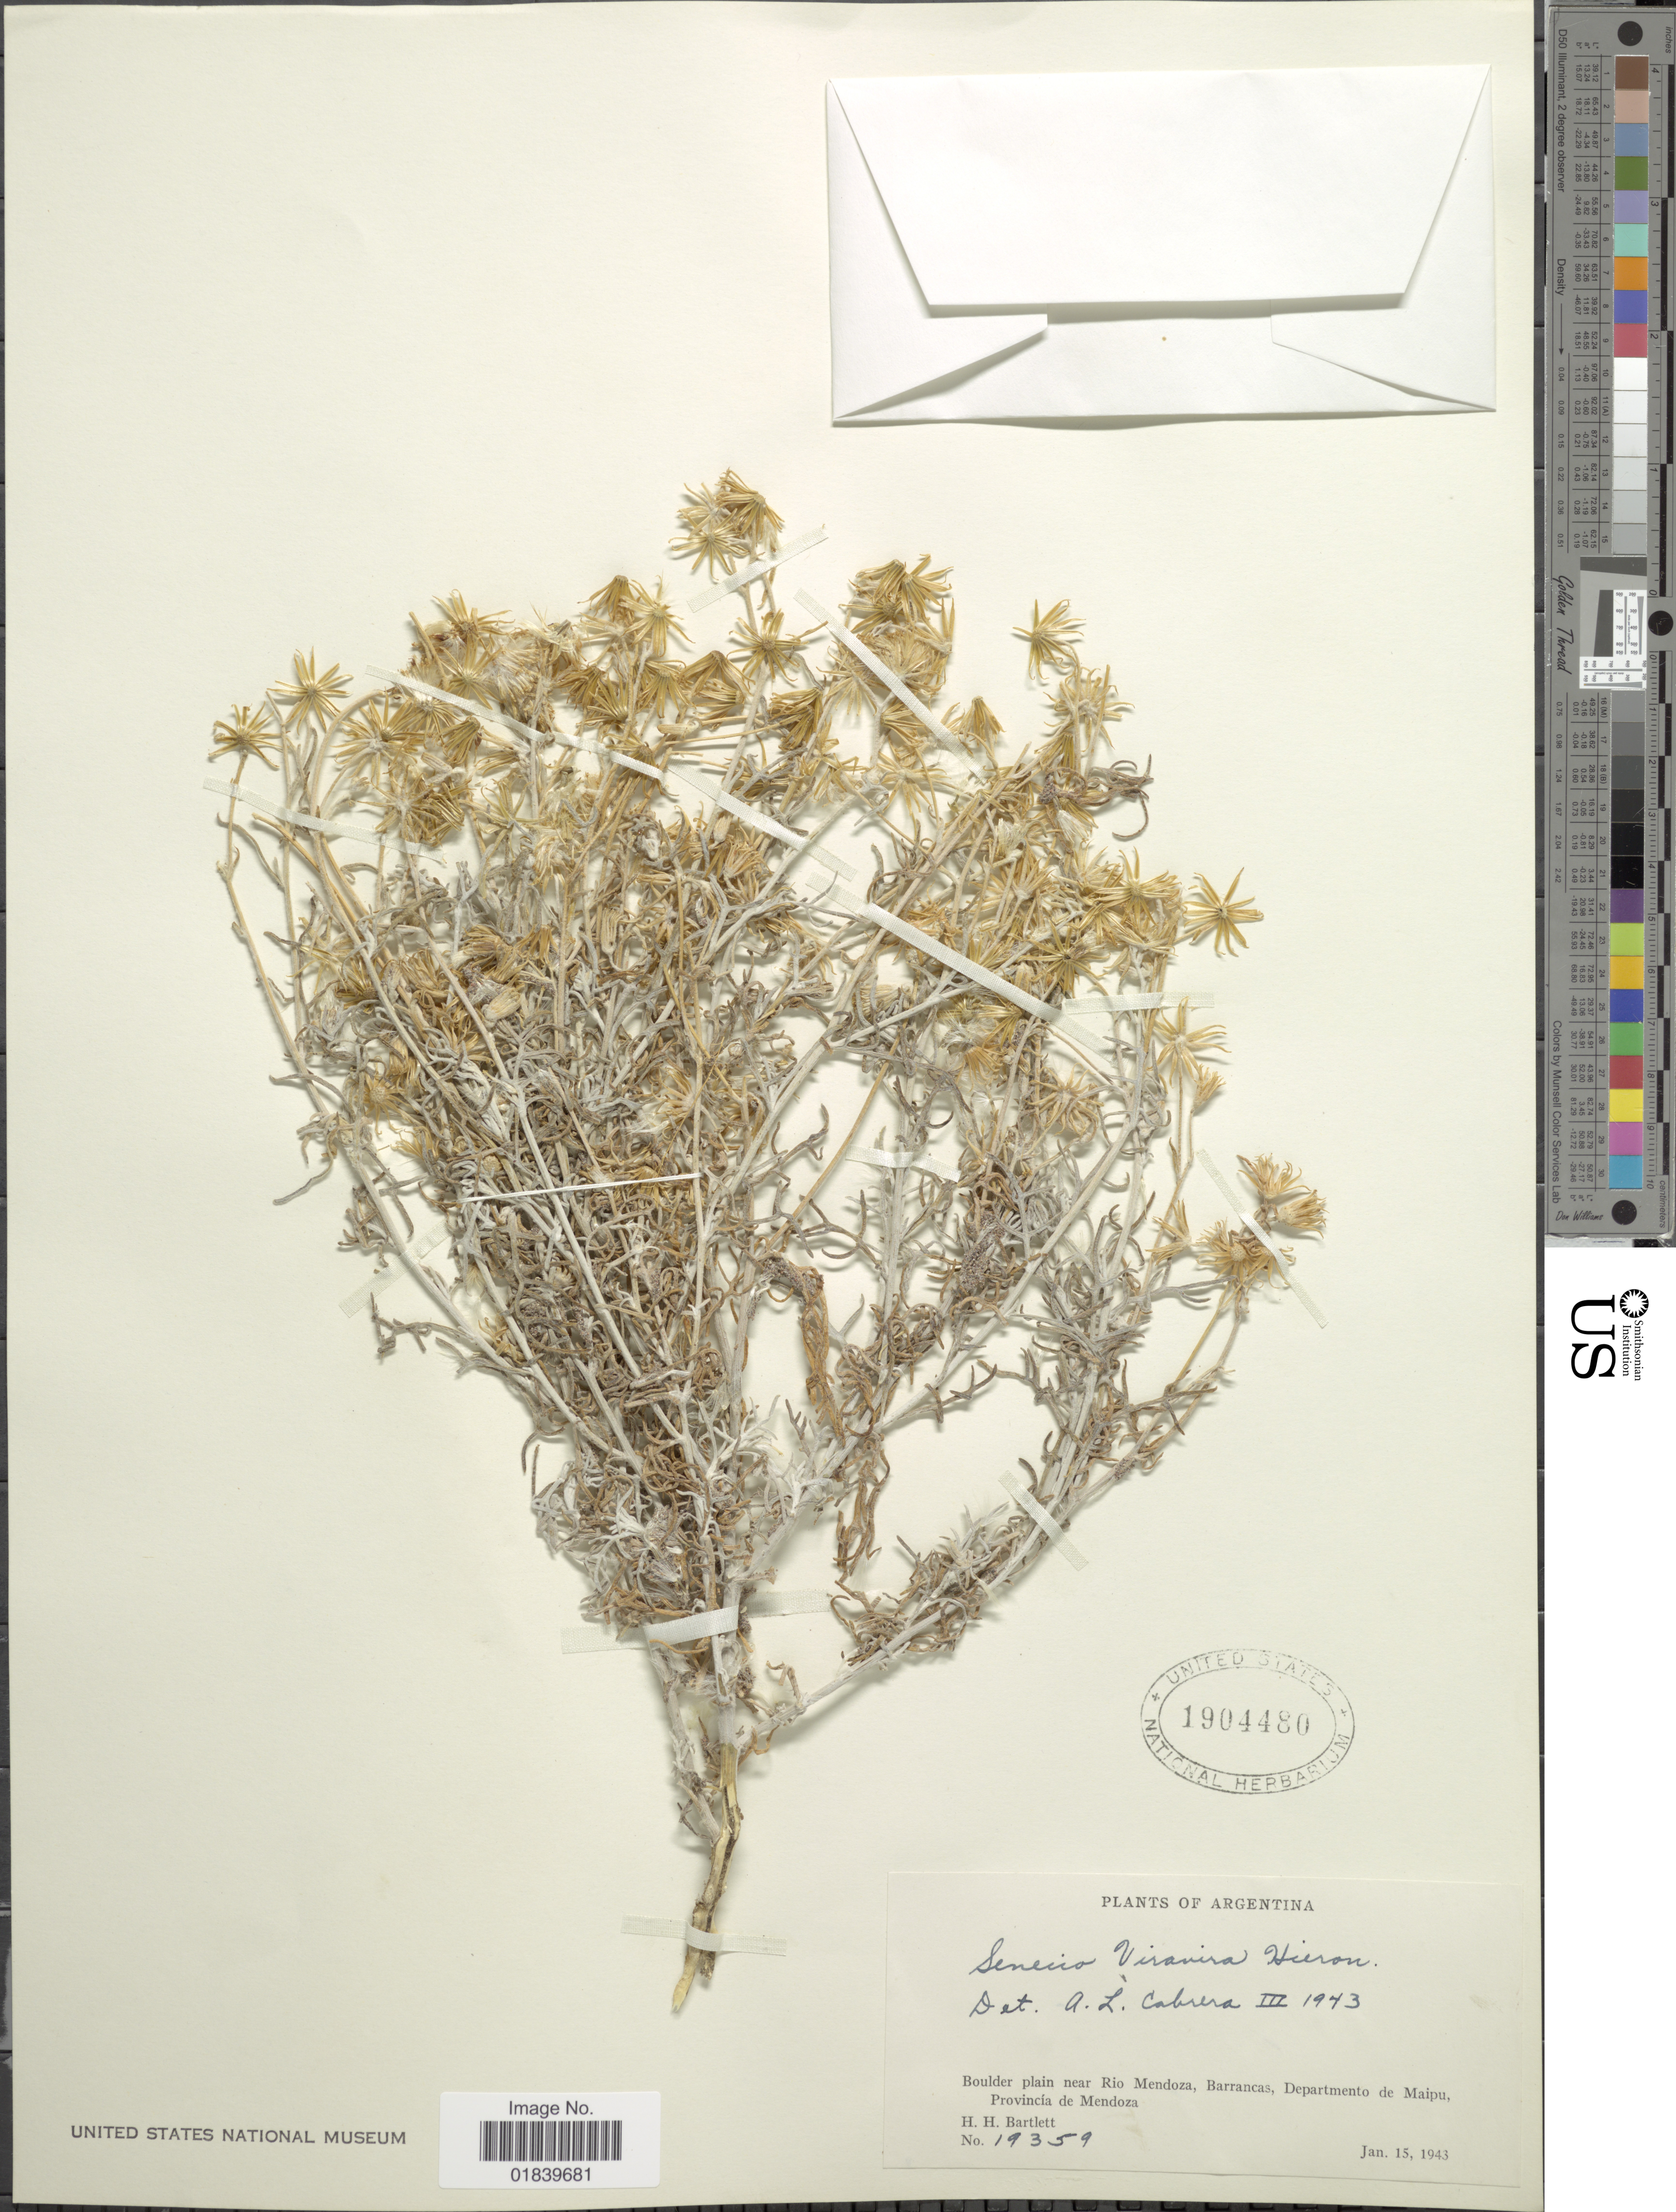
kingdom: Plantae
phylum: Tracheophyta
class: Magnoliopsida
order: Asterales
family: Asteraceae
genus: Senecio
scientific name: Senecio vira-vira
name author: Hieron.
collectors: H. H. Bartlett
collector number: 19359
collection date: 1943-01-15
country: Argentina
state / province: Mendoza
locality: Boulder plain near Rio Mendoza, Barrancas, Departamento de Maipu, Provincia de Mendoza.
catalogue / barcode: US 1904480